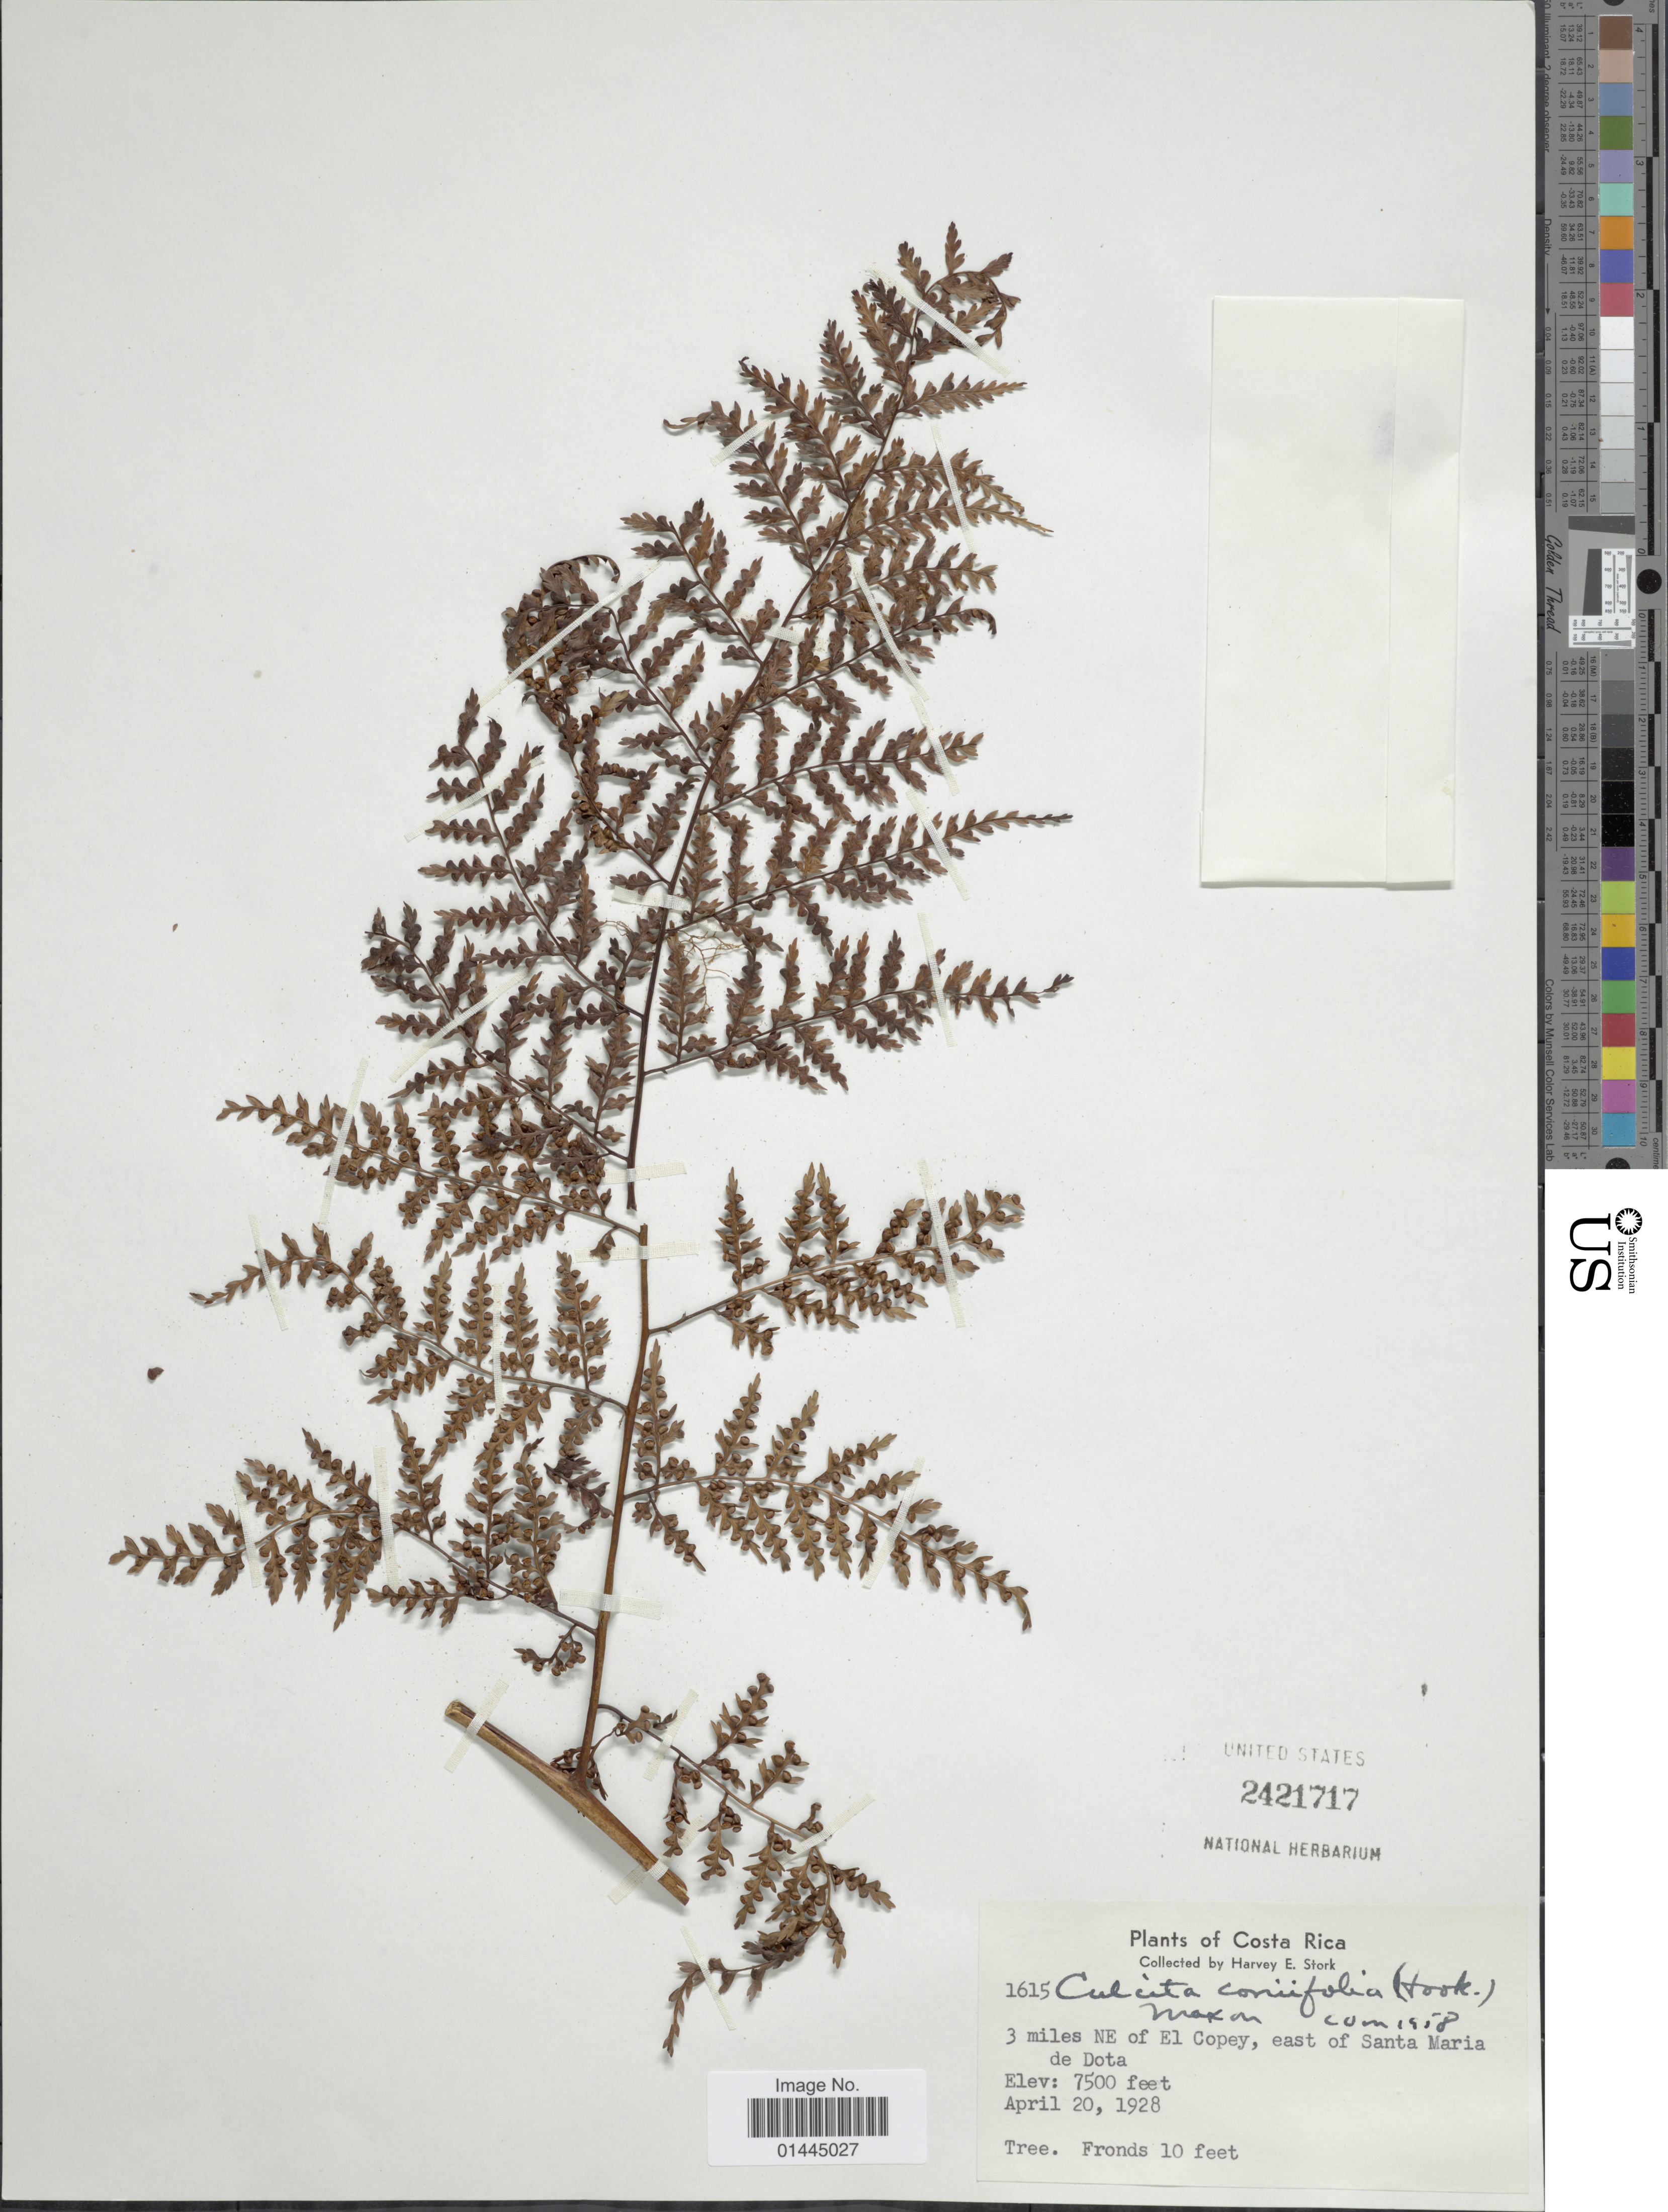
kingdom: Plantae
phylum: Tracheophyta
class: Polypodiopsida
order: Cyatheales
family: Culcitaceae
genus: Culcita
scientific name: Culcita coniifolia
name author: (Hook.) Maxon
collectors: H. E. Stork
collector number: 1615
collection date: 1928-04-20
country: Costa Rica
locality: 3 miles NE of El Copey, east of Santa Maria de Dota.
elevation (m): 2286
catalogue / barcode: US 2421717